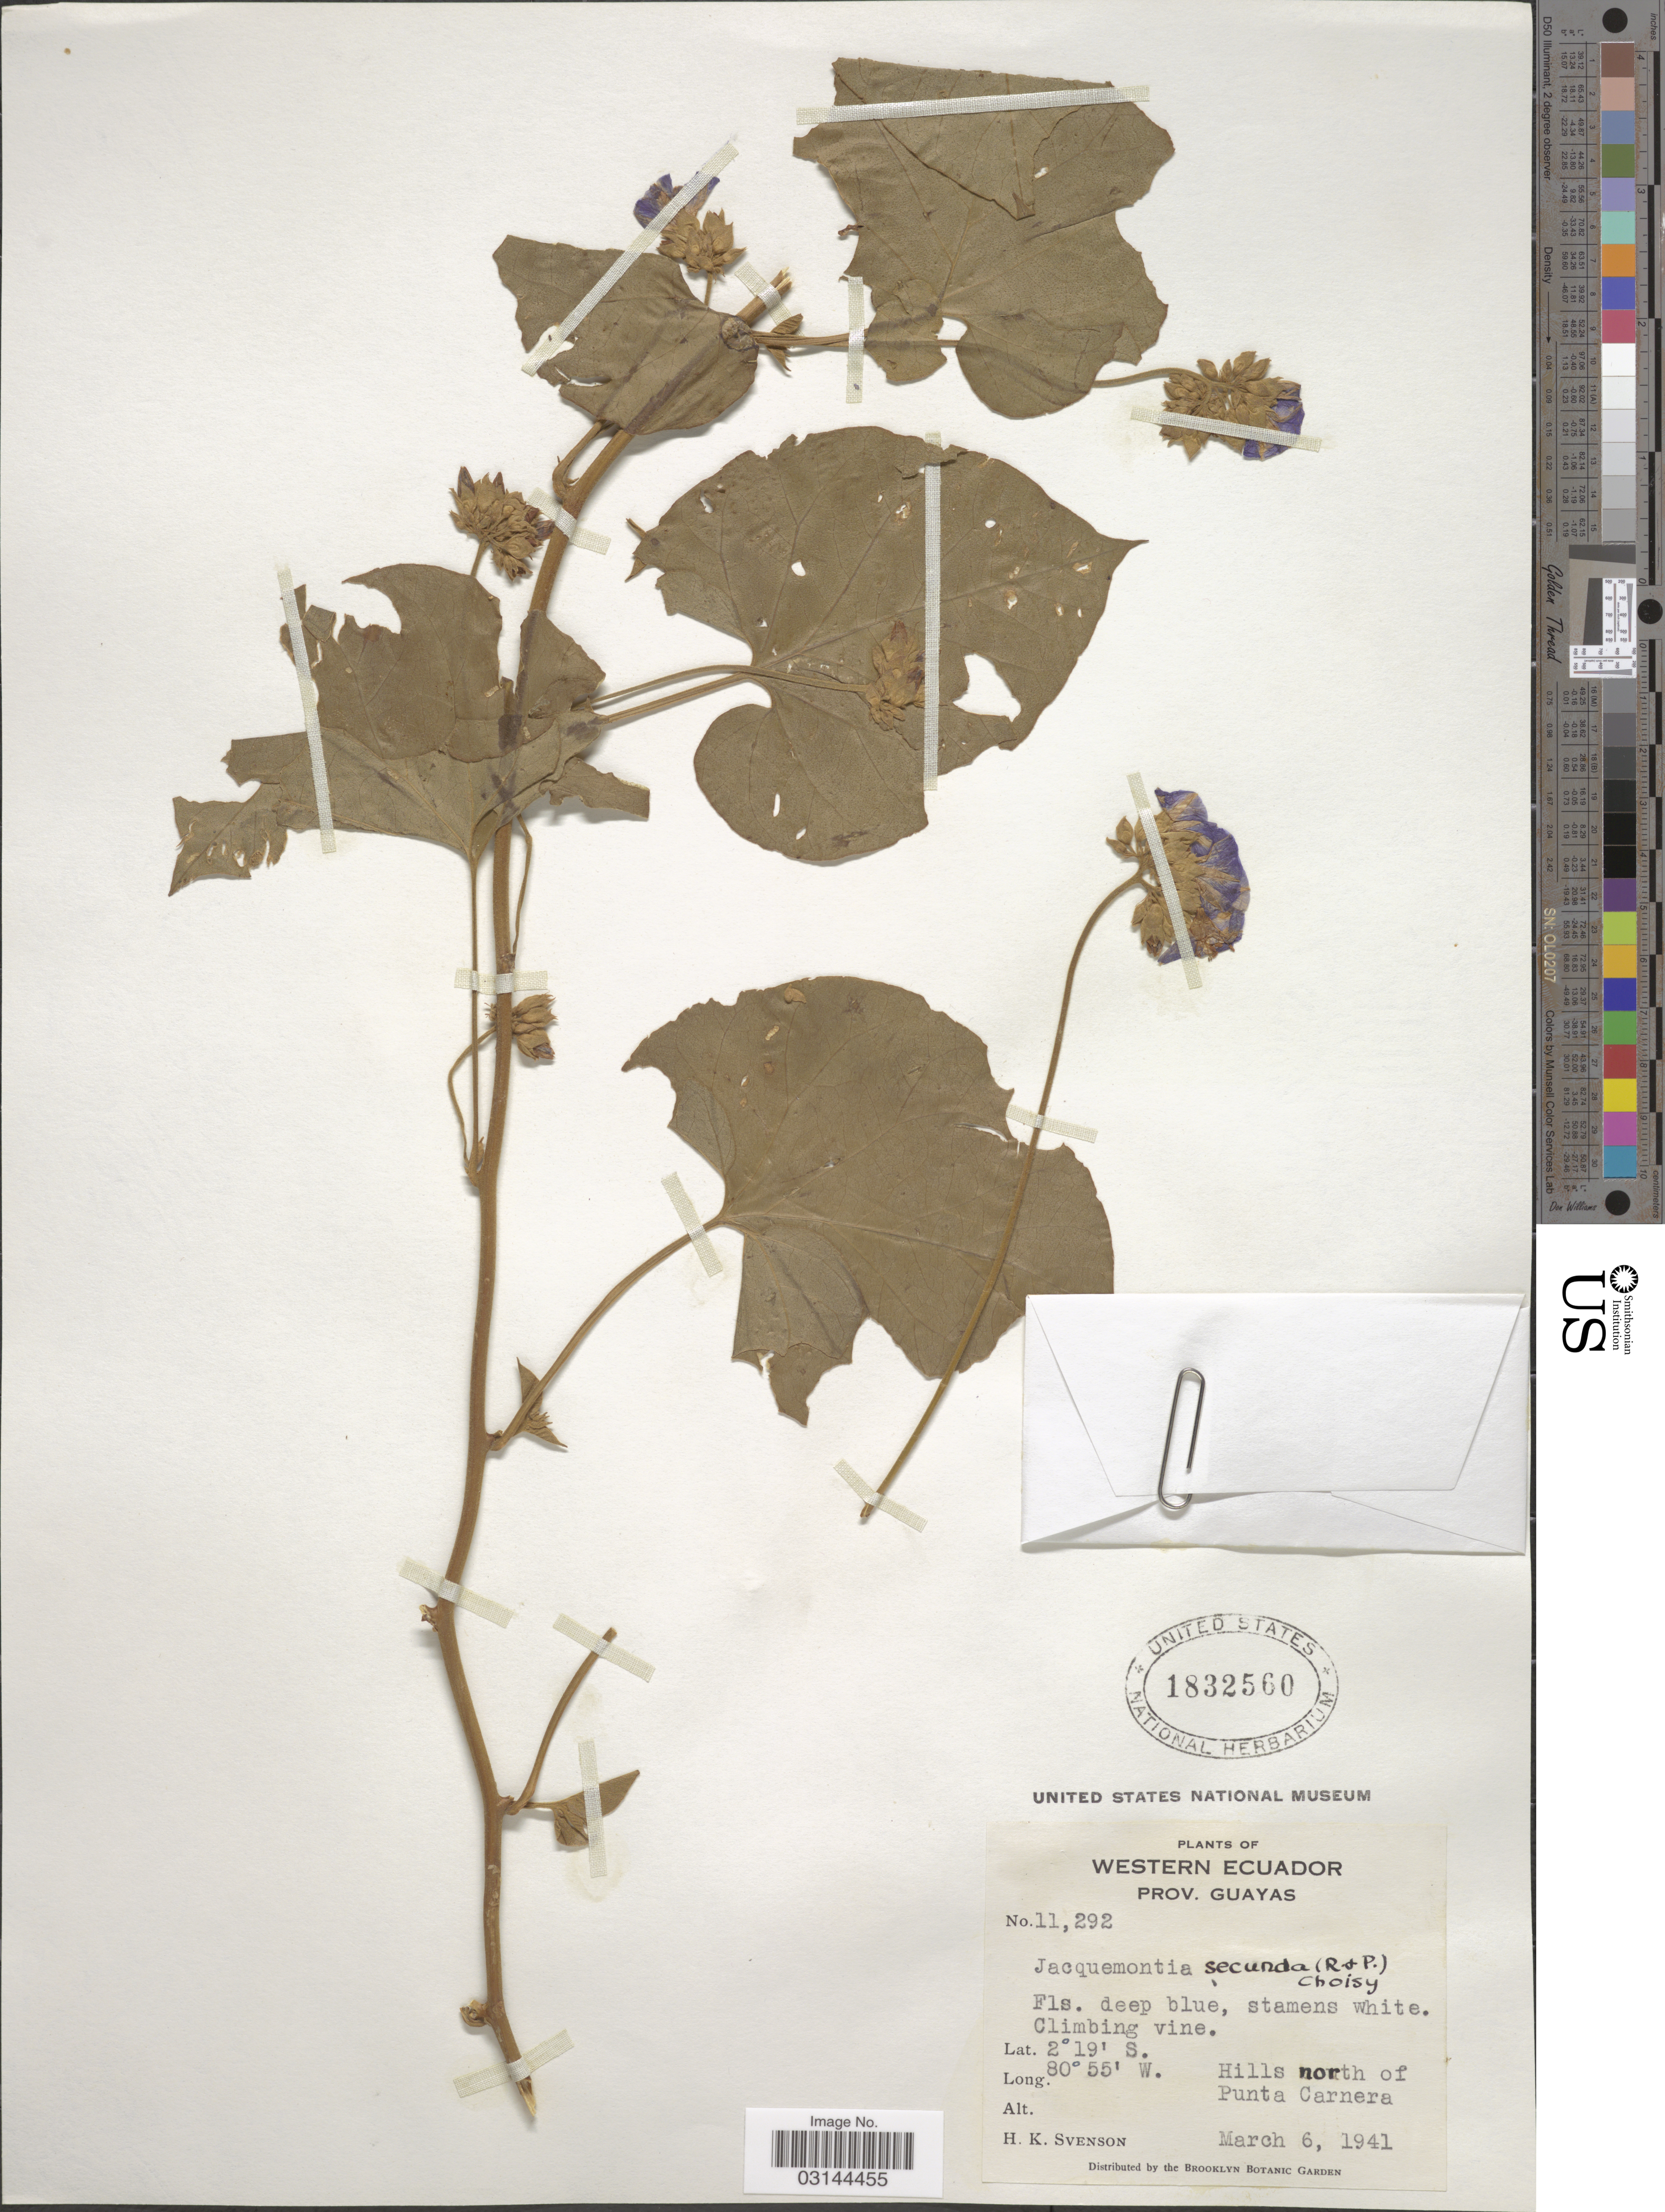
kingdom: Plantae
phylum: Tracheophyta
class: Magnoliopsida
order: Solanales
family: Convolvulaceae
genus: Jacquemontia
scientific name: Jacquemontia secunda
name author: Choisy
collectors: H. K. Svenson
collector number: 11292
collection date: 1941-03-06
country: Ecuador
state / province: Guayas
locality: Western Ecuador. Prov. Guayas. Hills north of Punta Carnera.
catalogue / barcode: US 1832560